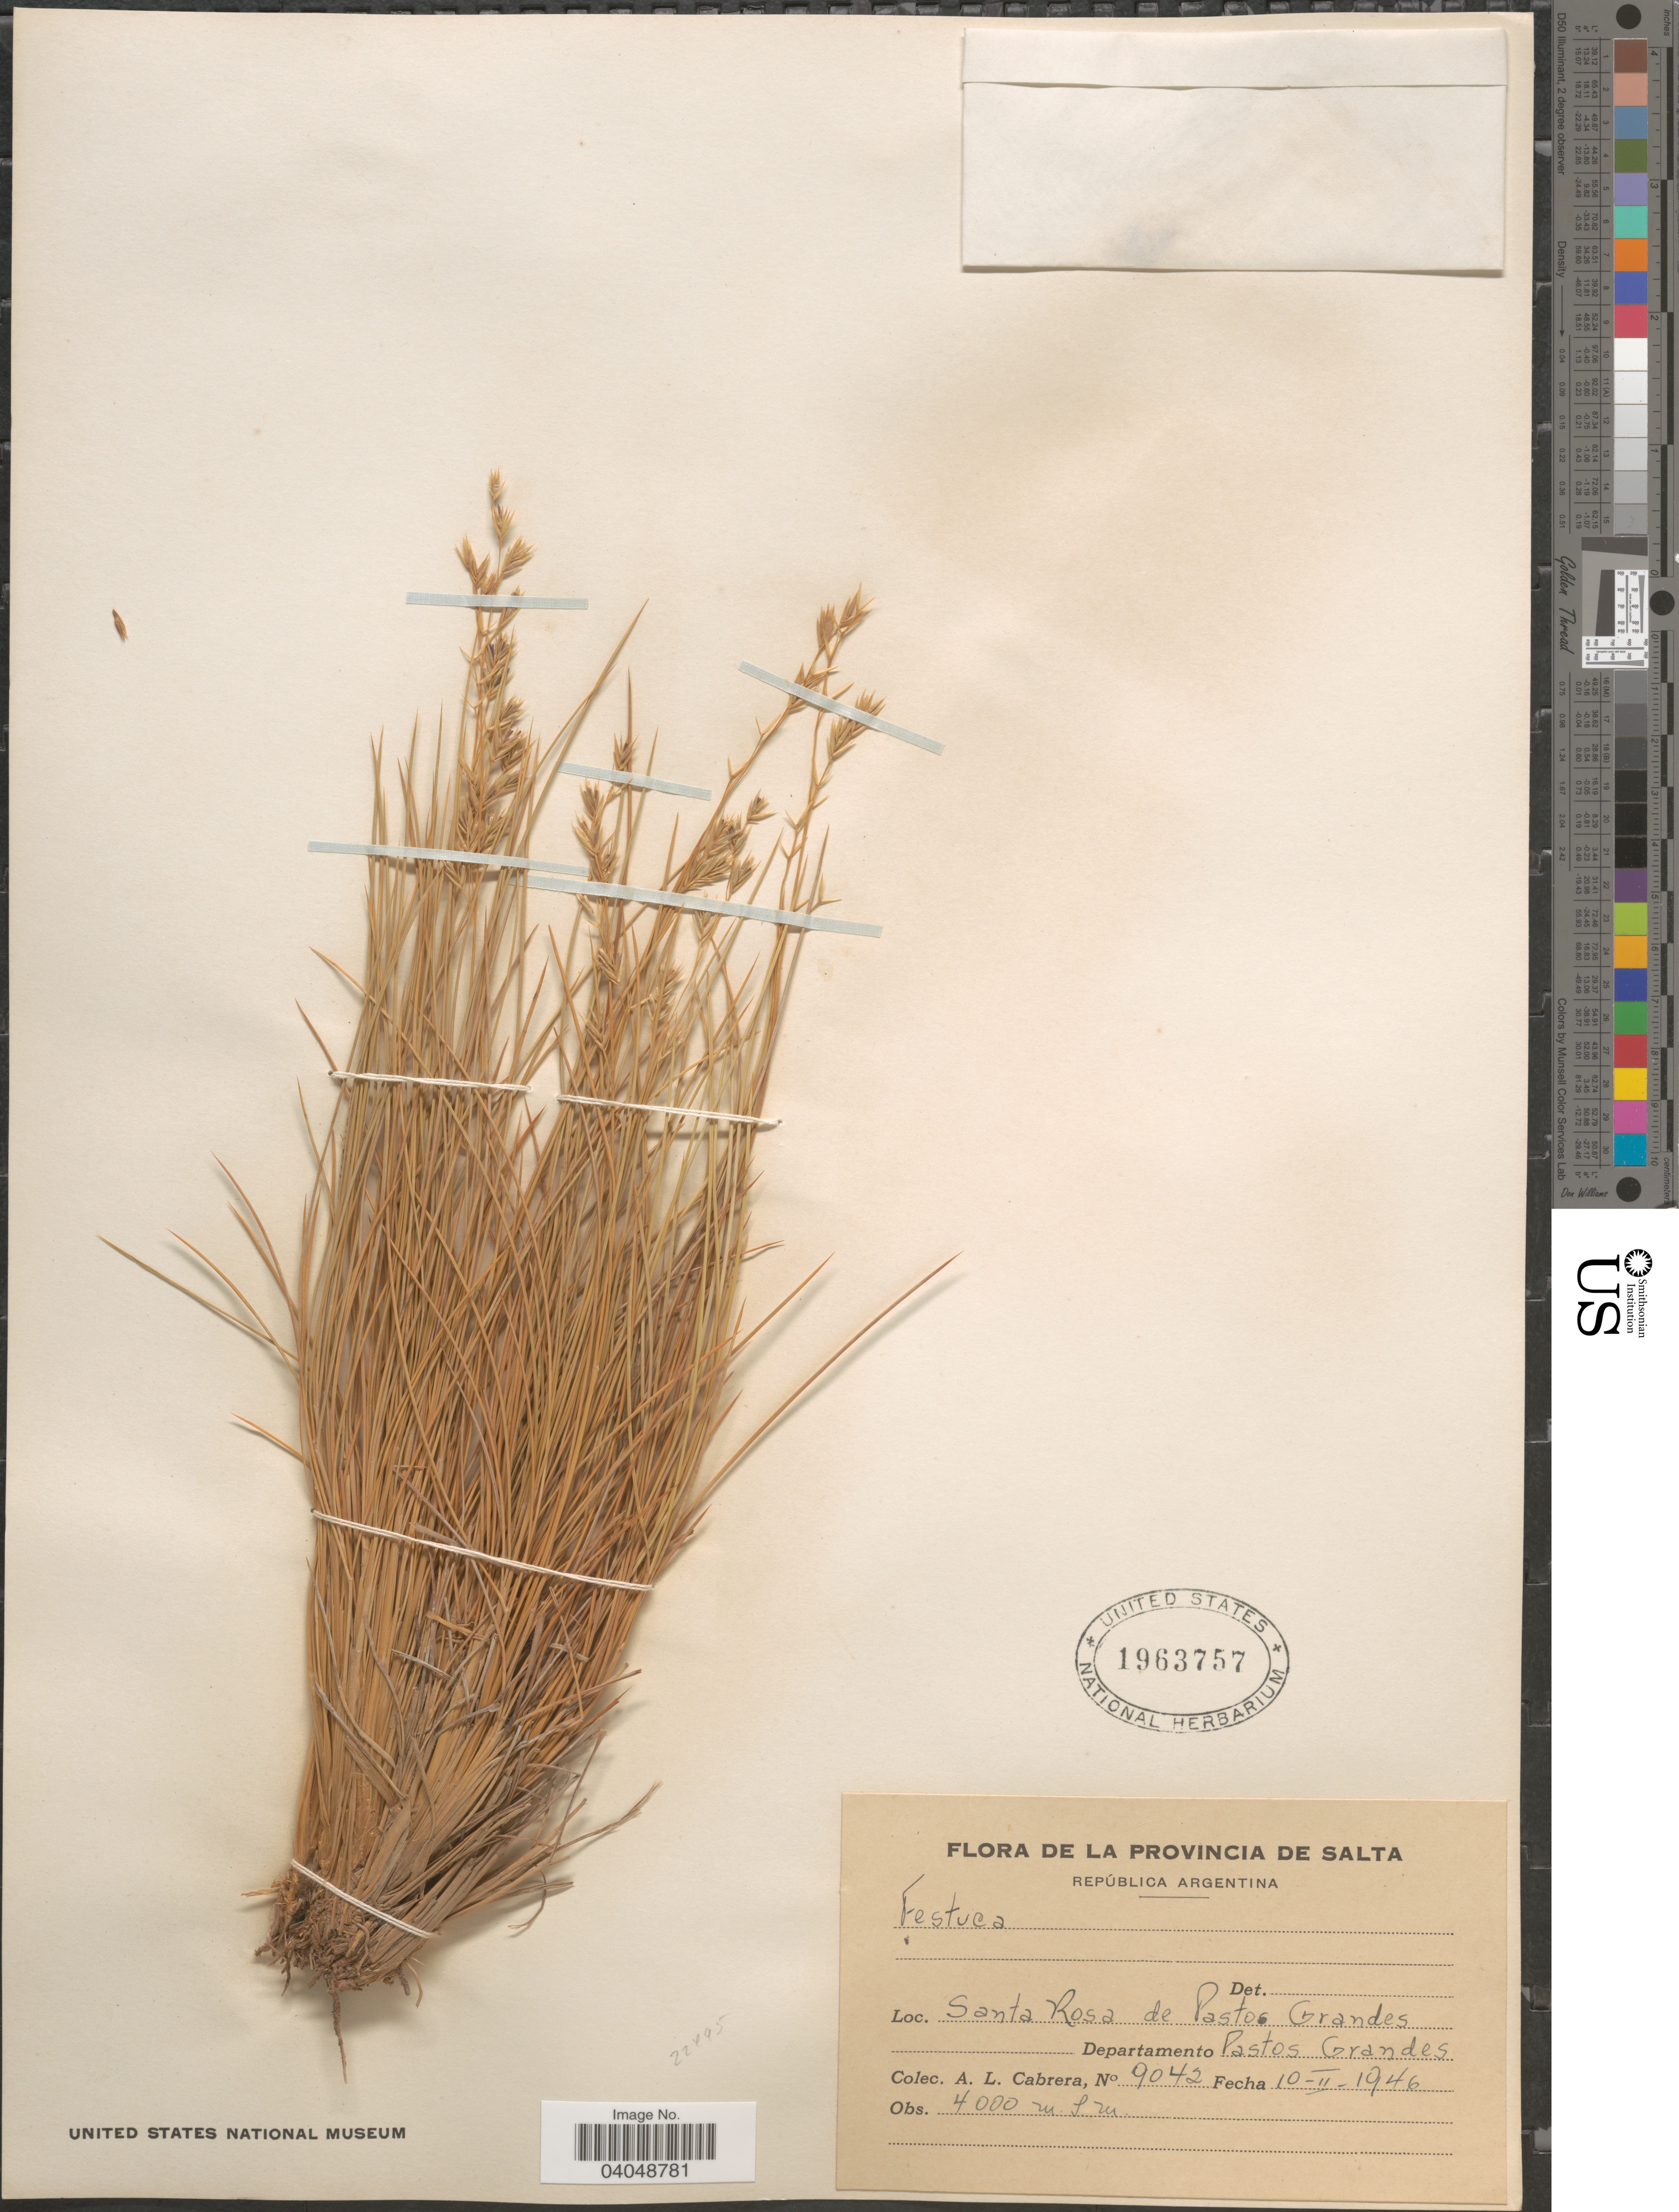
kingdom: Plantae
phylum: Tracheophyta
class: Liliopsida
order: Poales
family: Poaceae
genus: Festuca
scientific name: Festuca sp.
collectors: A. L. Cabrera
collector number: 9042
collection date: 1946-02-10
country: Argentina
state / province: Salta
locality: República Argentina. Salar Rosa de Pastos Grandes. Departamento Pastor Grandes.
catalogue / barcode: US 1963757